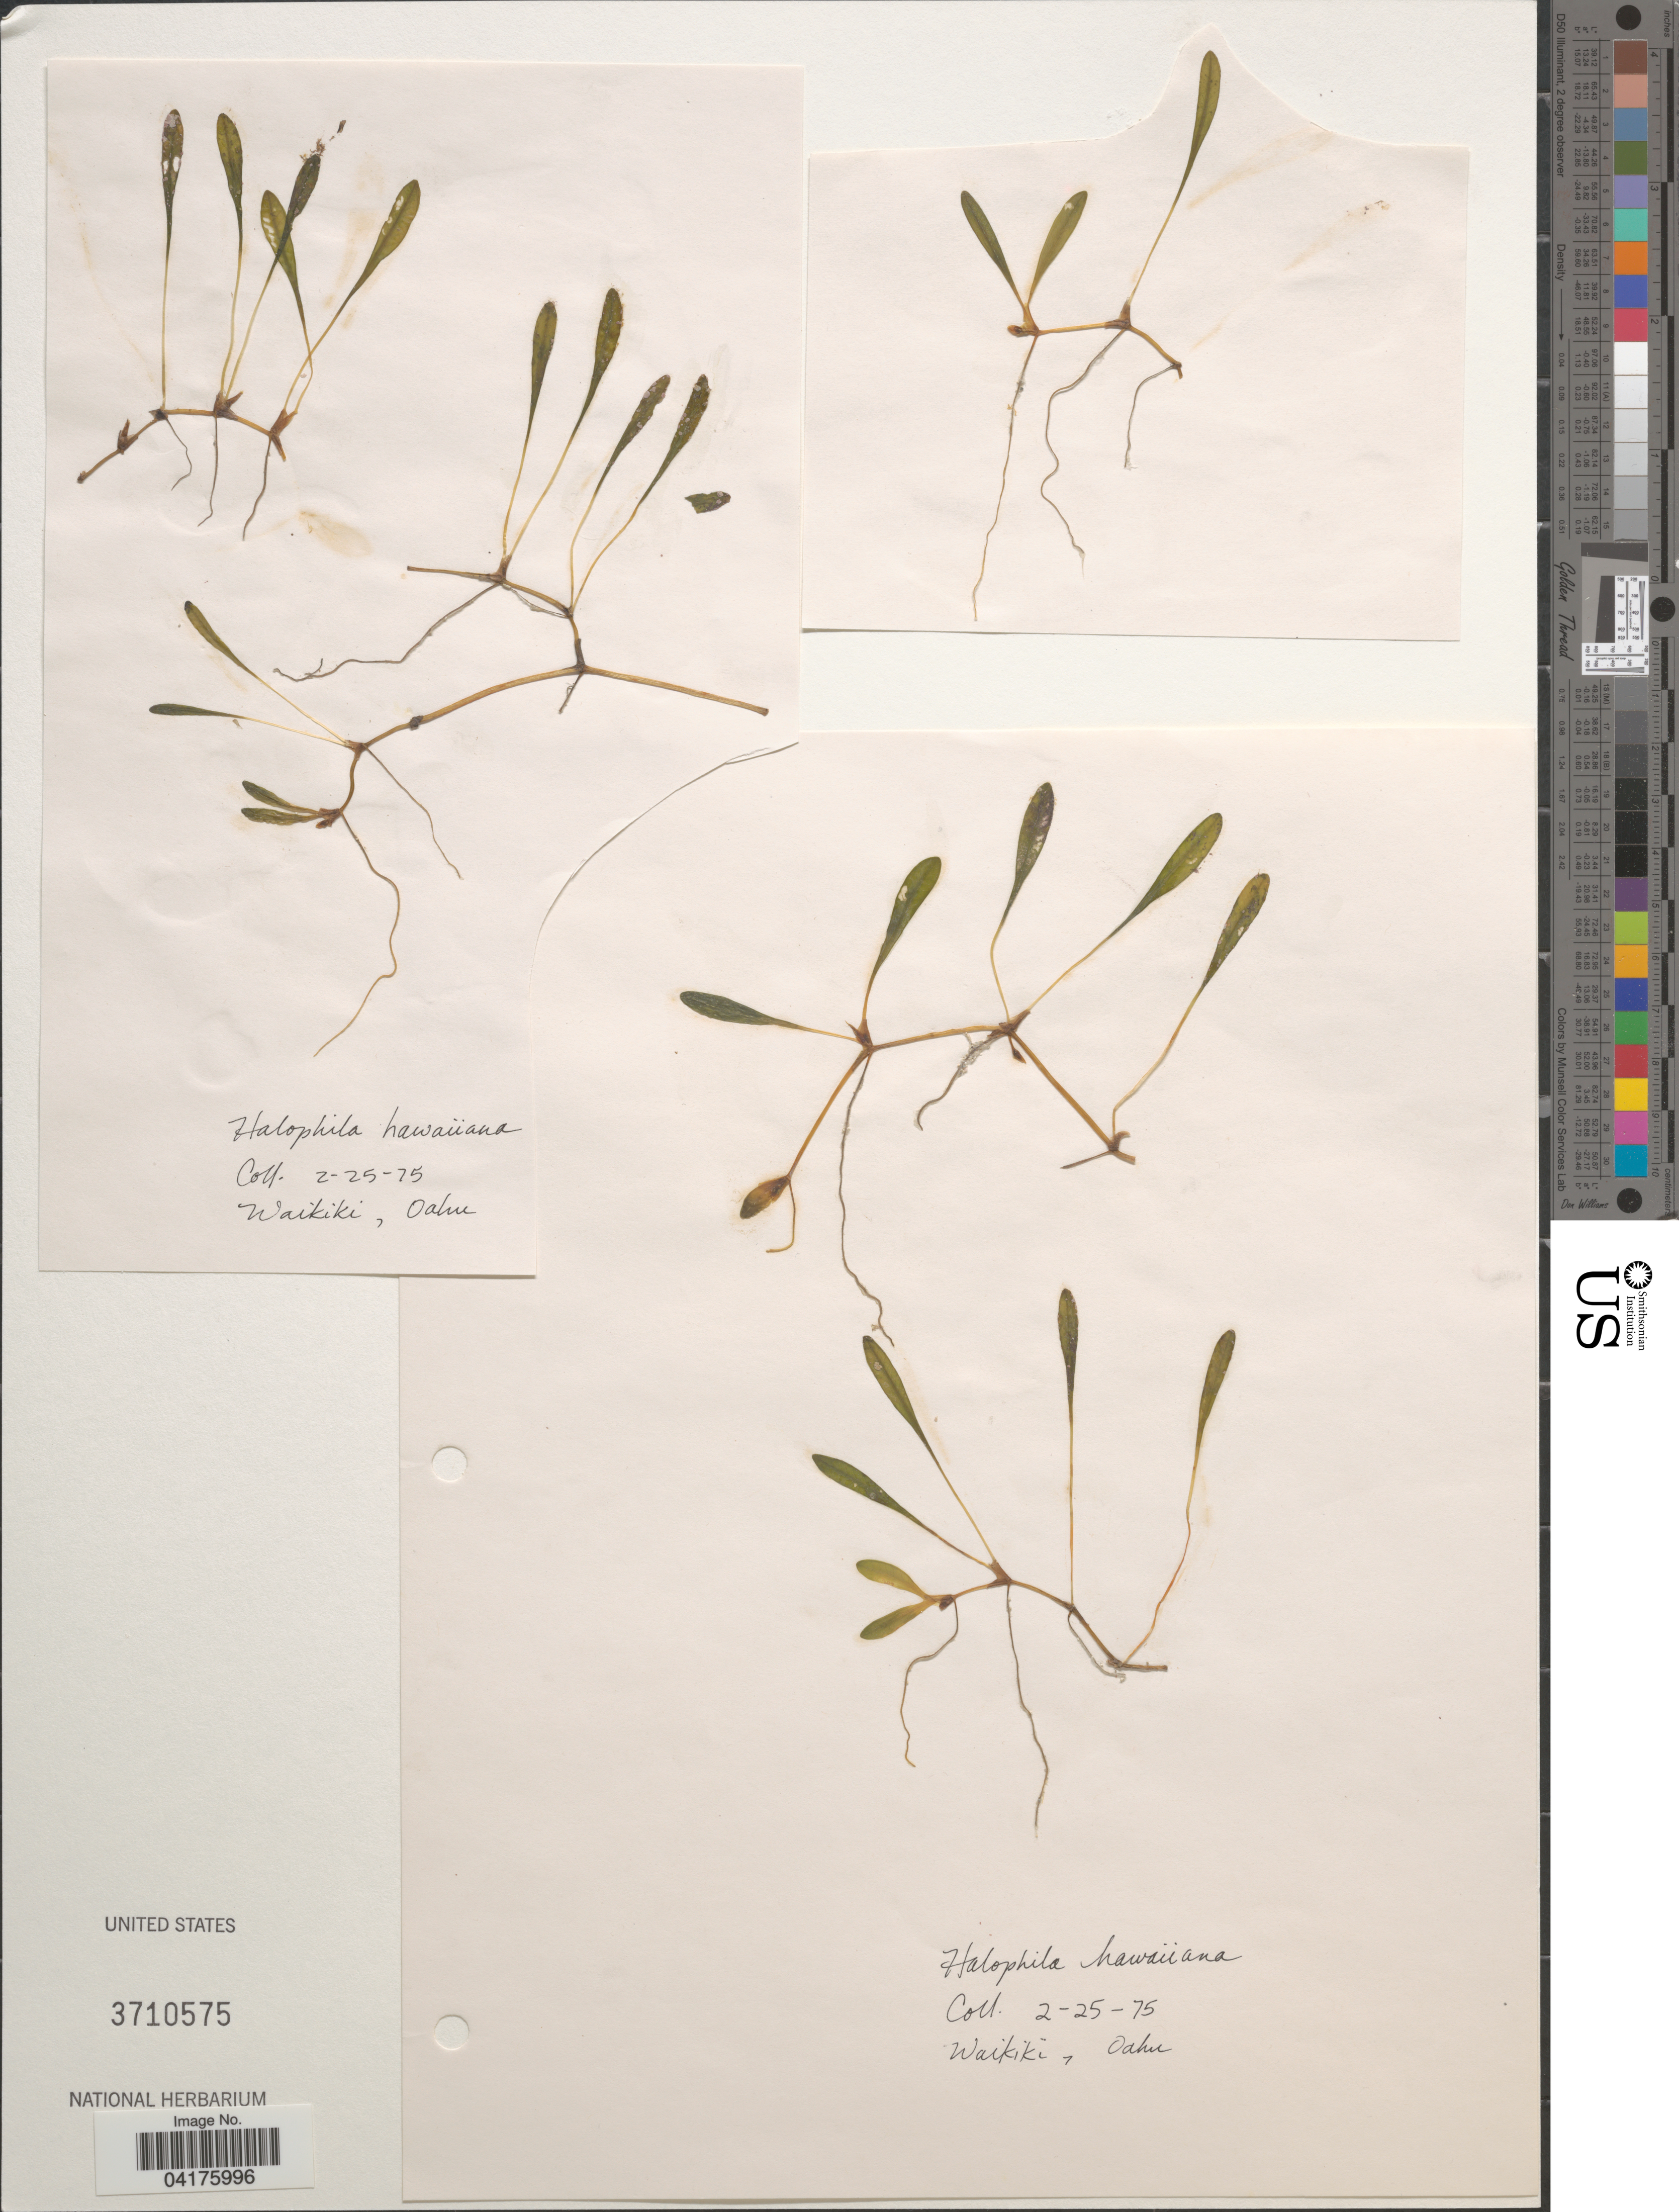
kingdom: Plantae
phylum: Tracheophyta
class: Liliopsida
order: Alismatales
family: Hydrocharitaceae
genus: Halophila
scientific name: Halophila beccarii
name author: Asch.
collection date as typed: Transcribed d/m/y: 25/2/75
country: United States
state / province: Hawaii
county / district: Honolulu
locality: Waikiki, Oahu.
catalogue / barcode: US 3710575